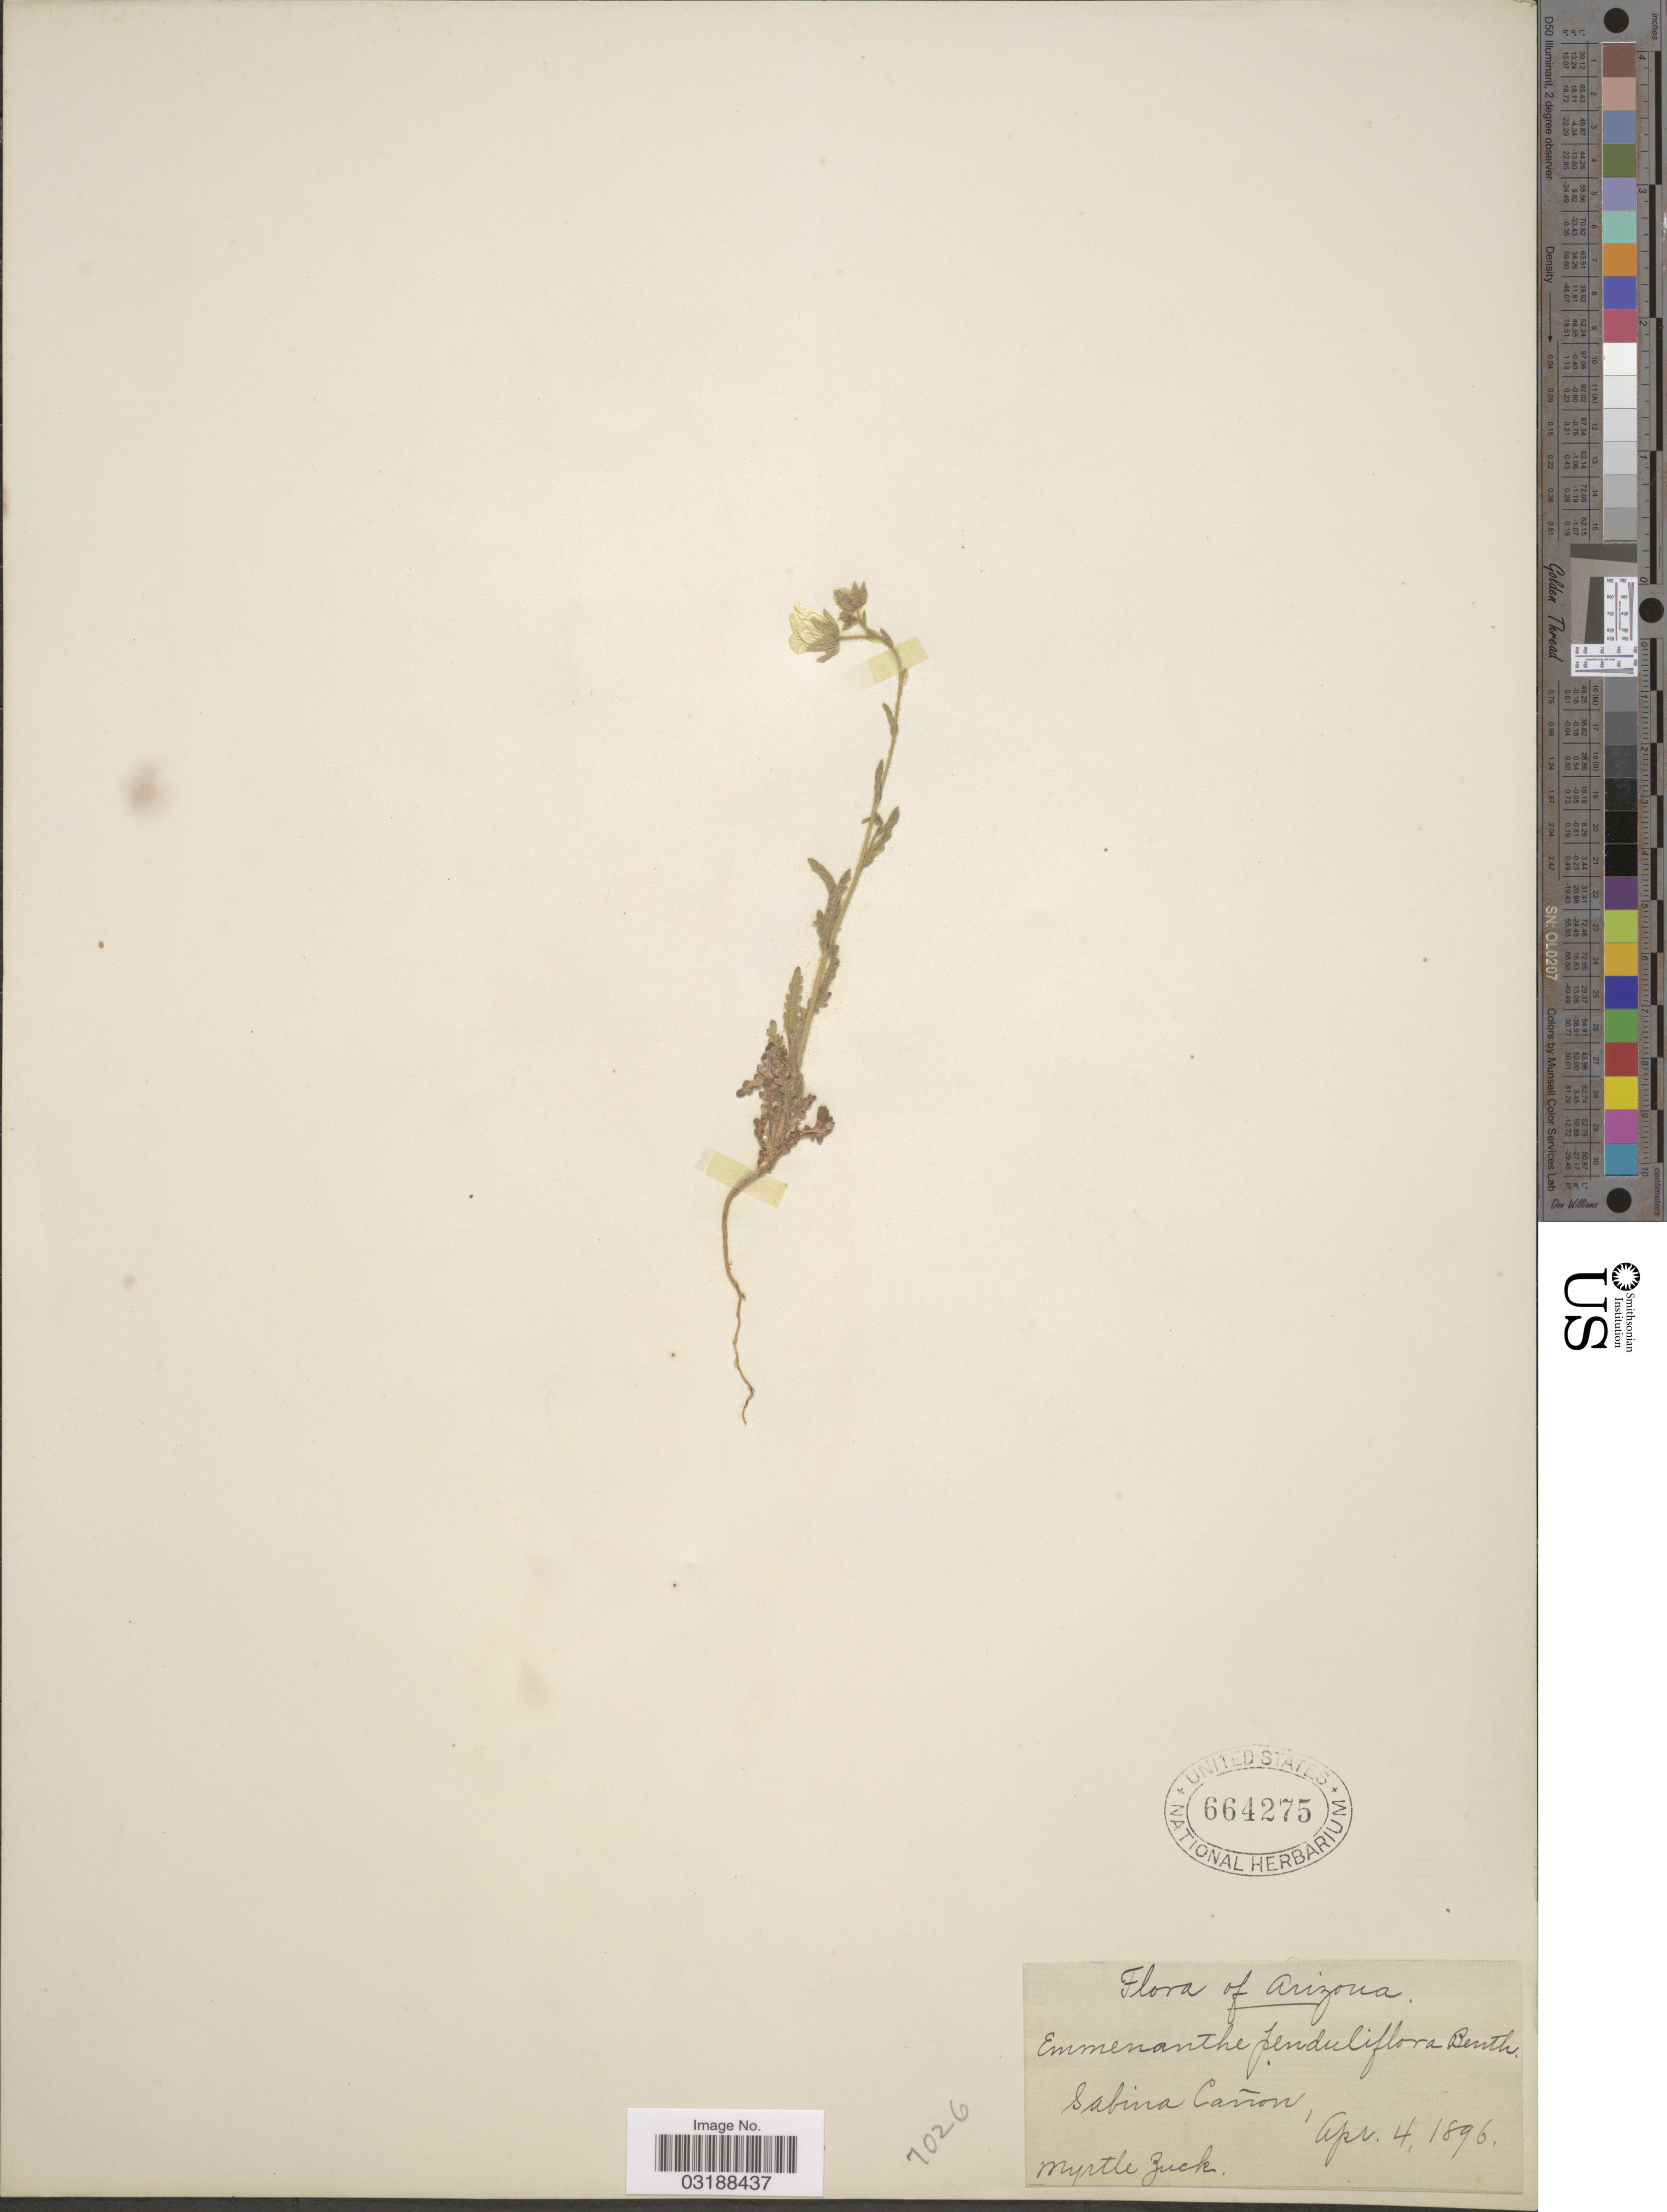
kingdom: Plantae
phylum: Tracheophyta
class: Magnoliopsida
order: Boraginales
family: Hydrophyllaceae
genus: Emmenanthe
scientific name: Emmenanthe penduliflora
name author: Benth.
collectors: M. Zuck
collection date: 1896-04-04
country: United States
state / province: Arizona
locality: Sabina Cañon.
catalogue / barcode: US 664275